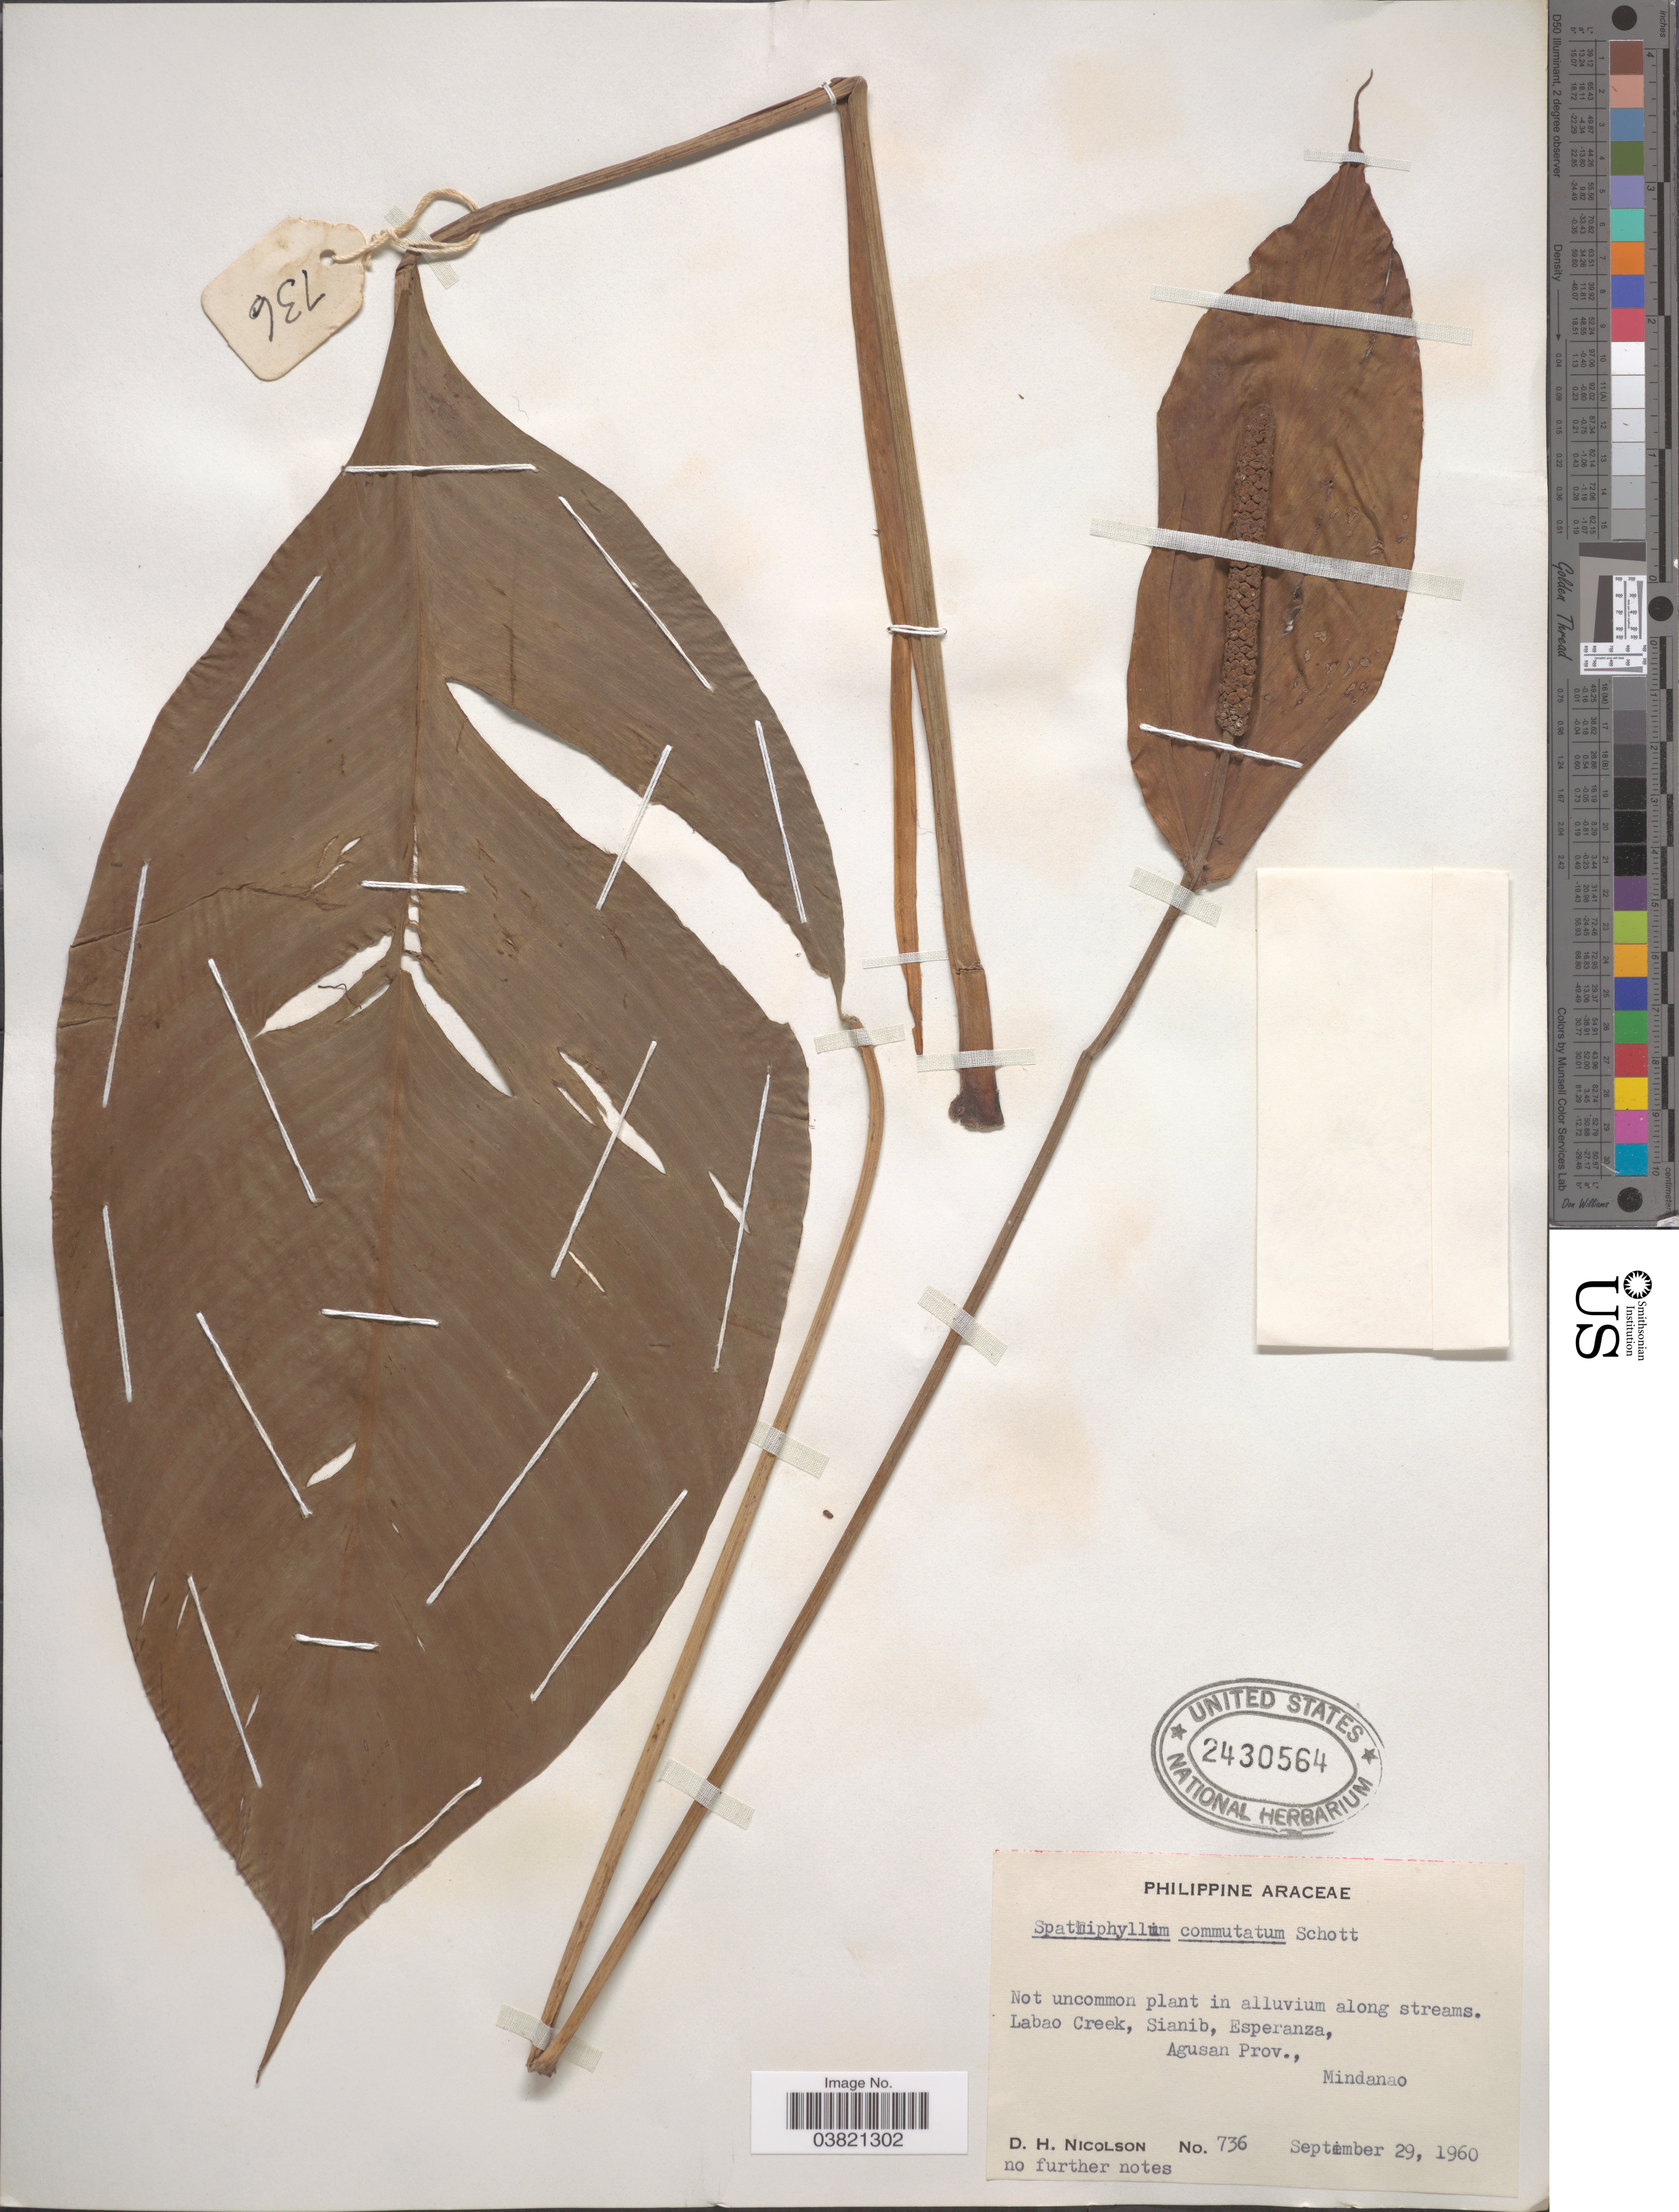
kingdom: Plantae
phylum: Tracheophyta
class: Liliopsida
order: Alismatales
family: Araceae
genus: Spathiphyllum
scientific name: Spathiphyllum commutatum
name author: Schott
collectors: D. H. Nicolson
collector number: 736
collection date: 1960-09-29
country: Philippines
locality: Labao Creek, Sianib, Esperanza, Agusan Prov., Mindanao.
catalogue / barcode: US 2430564